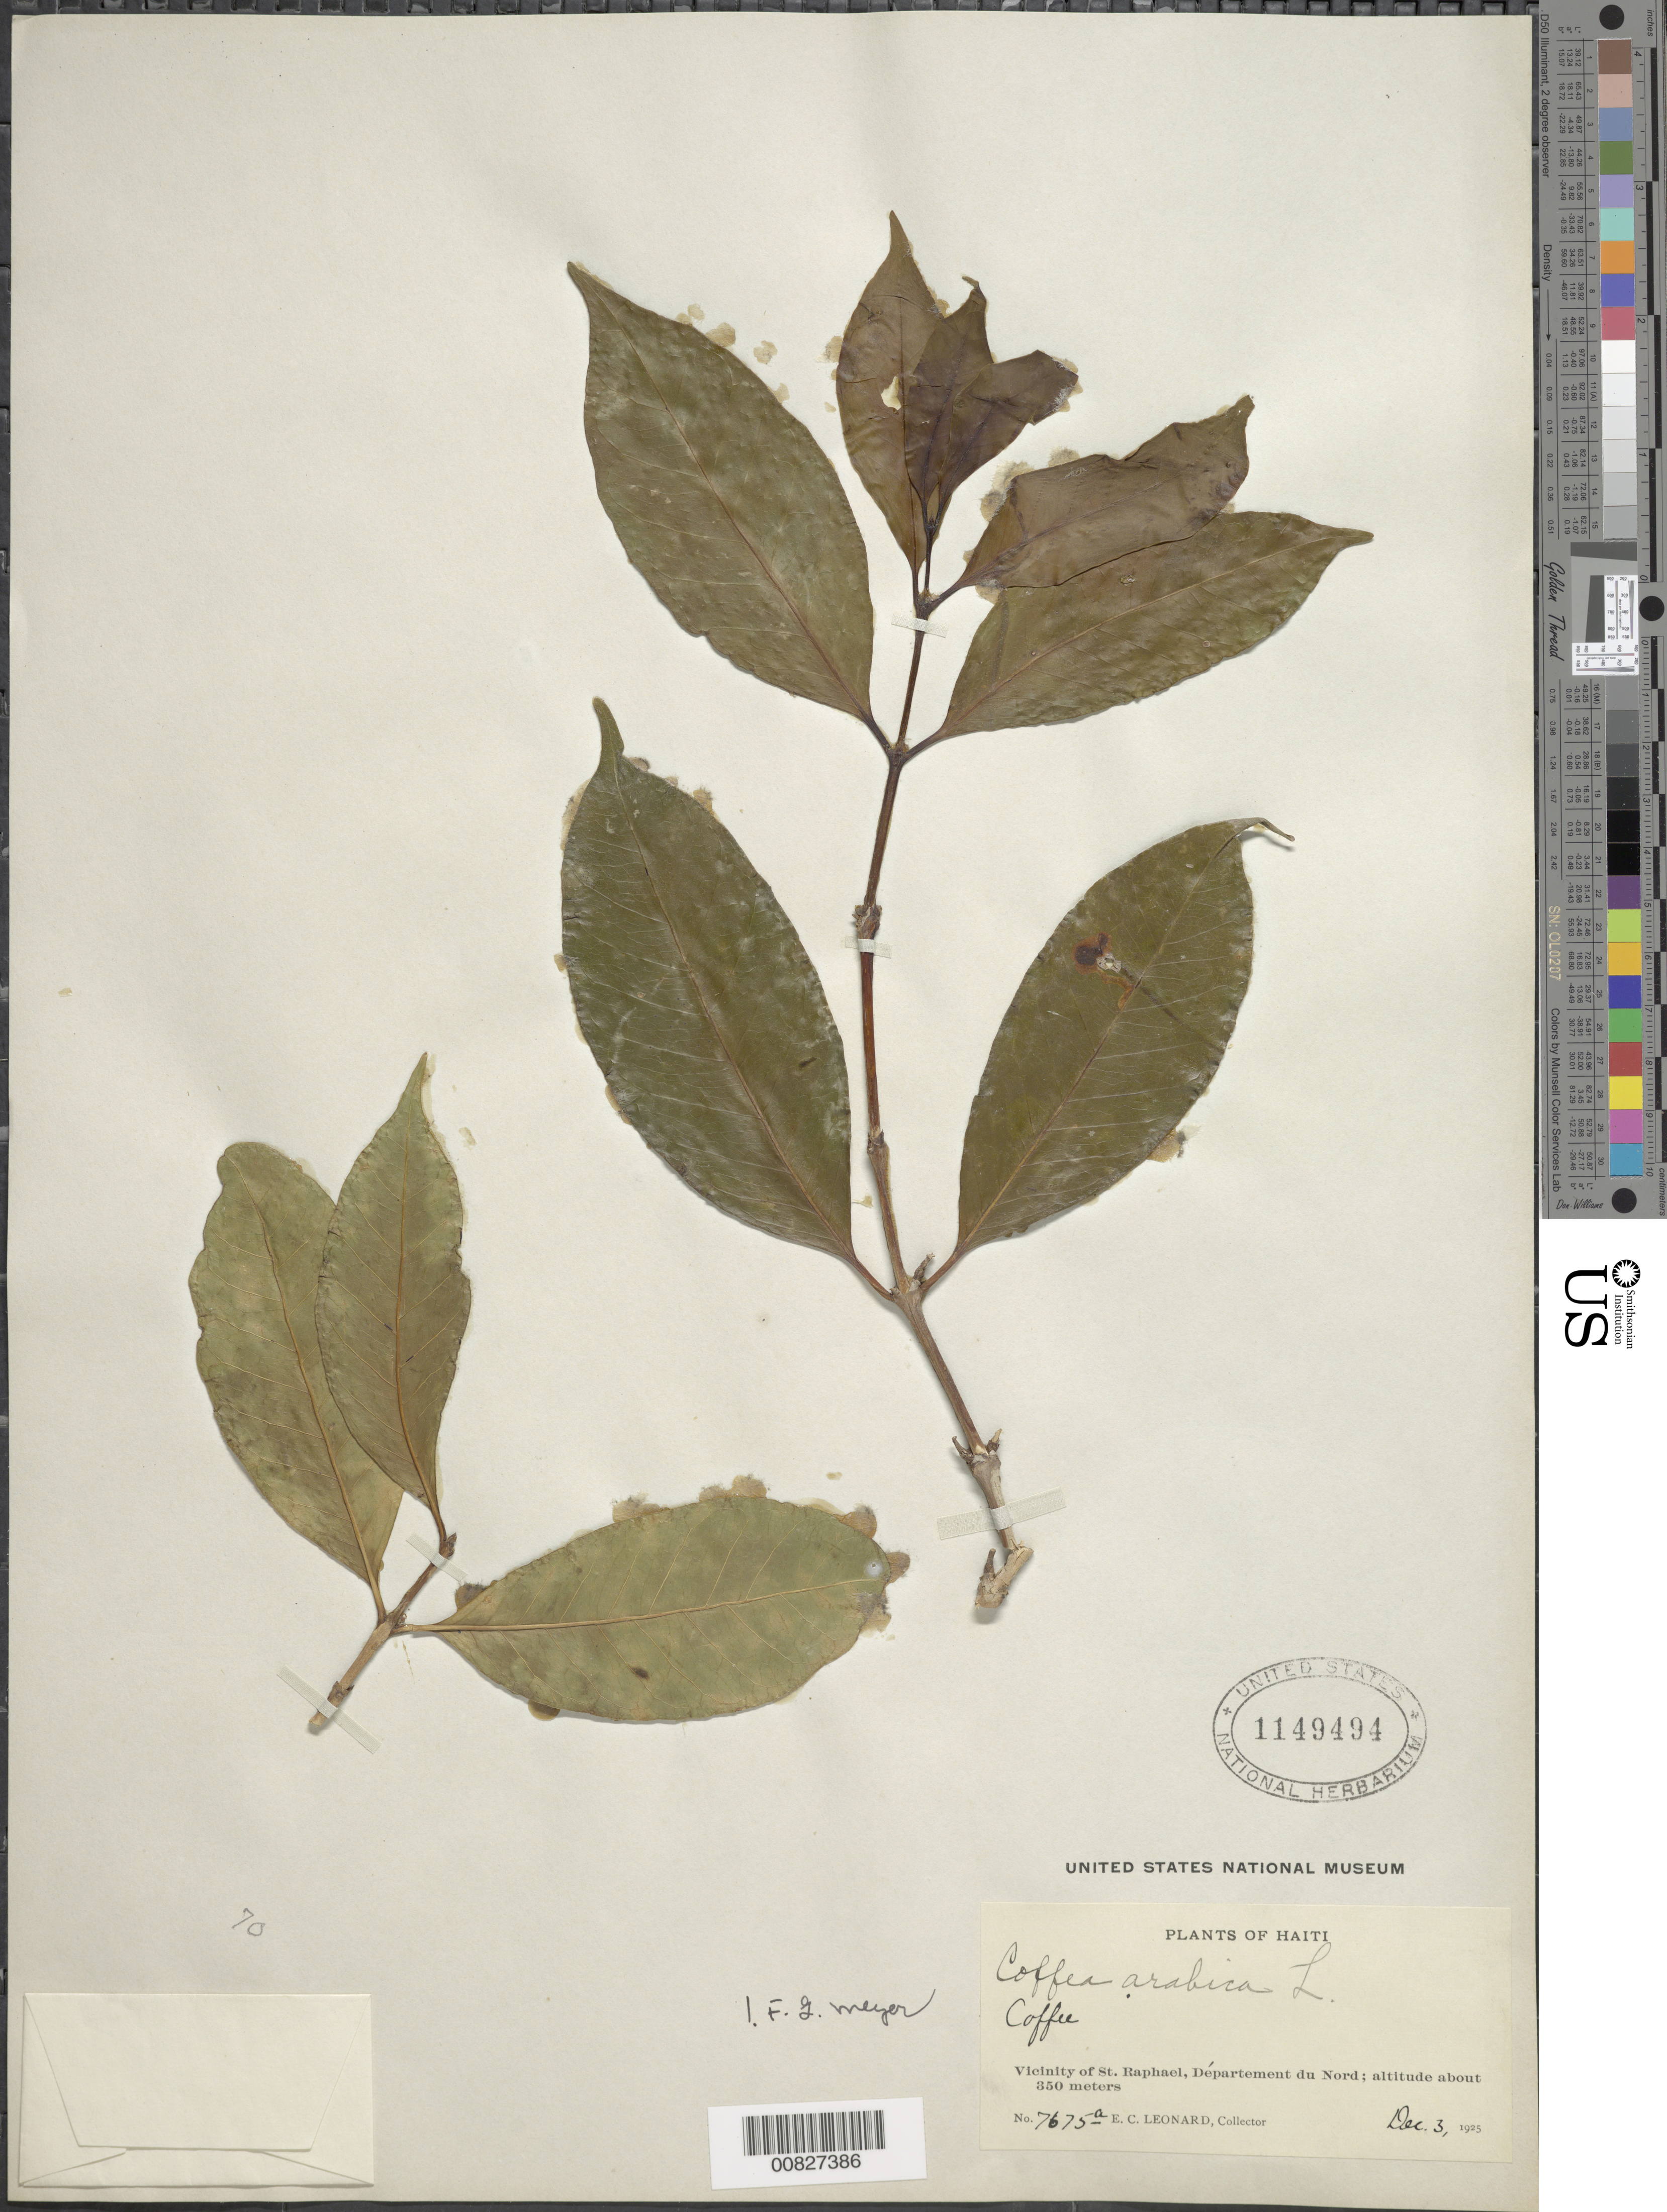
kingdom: Plantae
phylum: Tracheophyta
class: Magnoliopsida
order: Gentianales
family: Rubiaceae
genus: Coffea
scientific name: Coffea arabica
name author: L.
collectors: E. C. Leonard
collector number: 7675A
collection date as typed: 03 Dec 1925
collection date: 1925-12-03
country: Haiti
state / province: Nord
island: Hispaniola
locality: Vicinity of St. Raphael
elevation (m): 350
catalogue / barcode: US 1149494